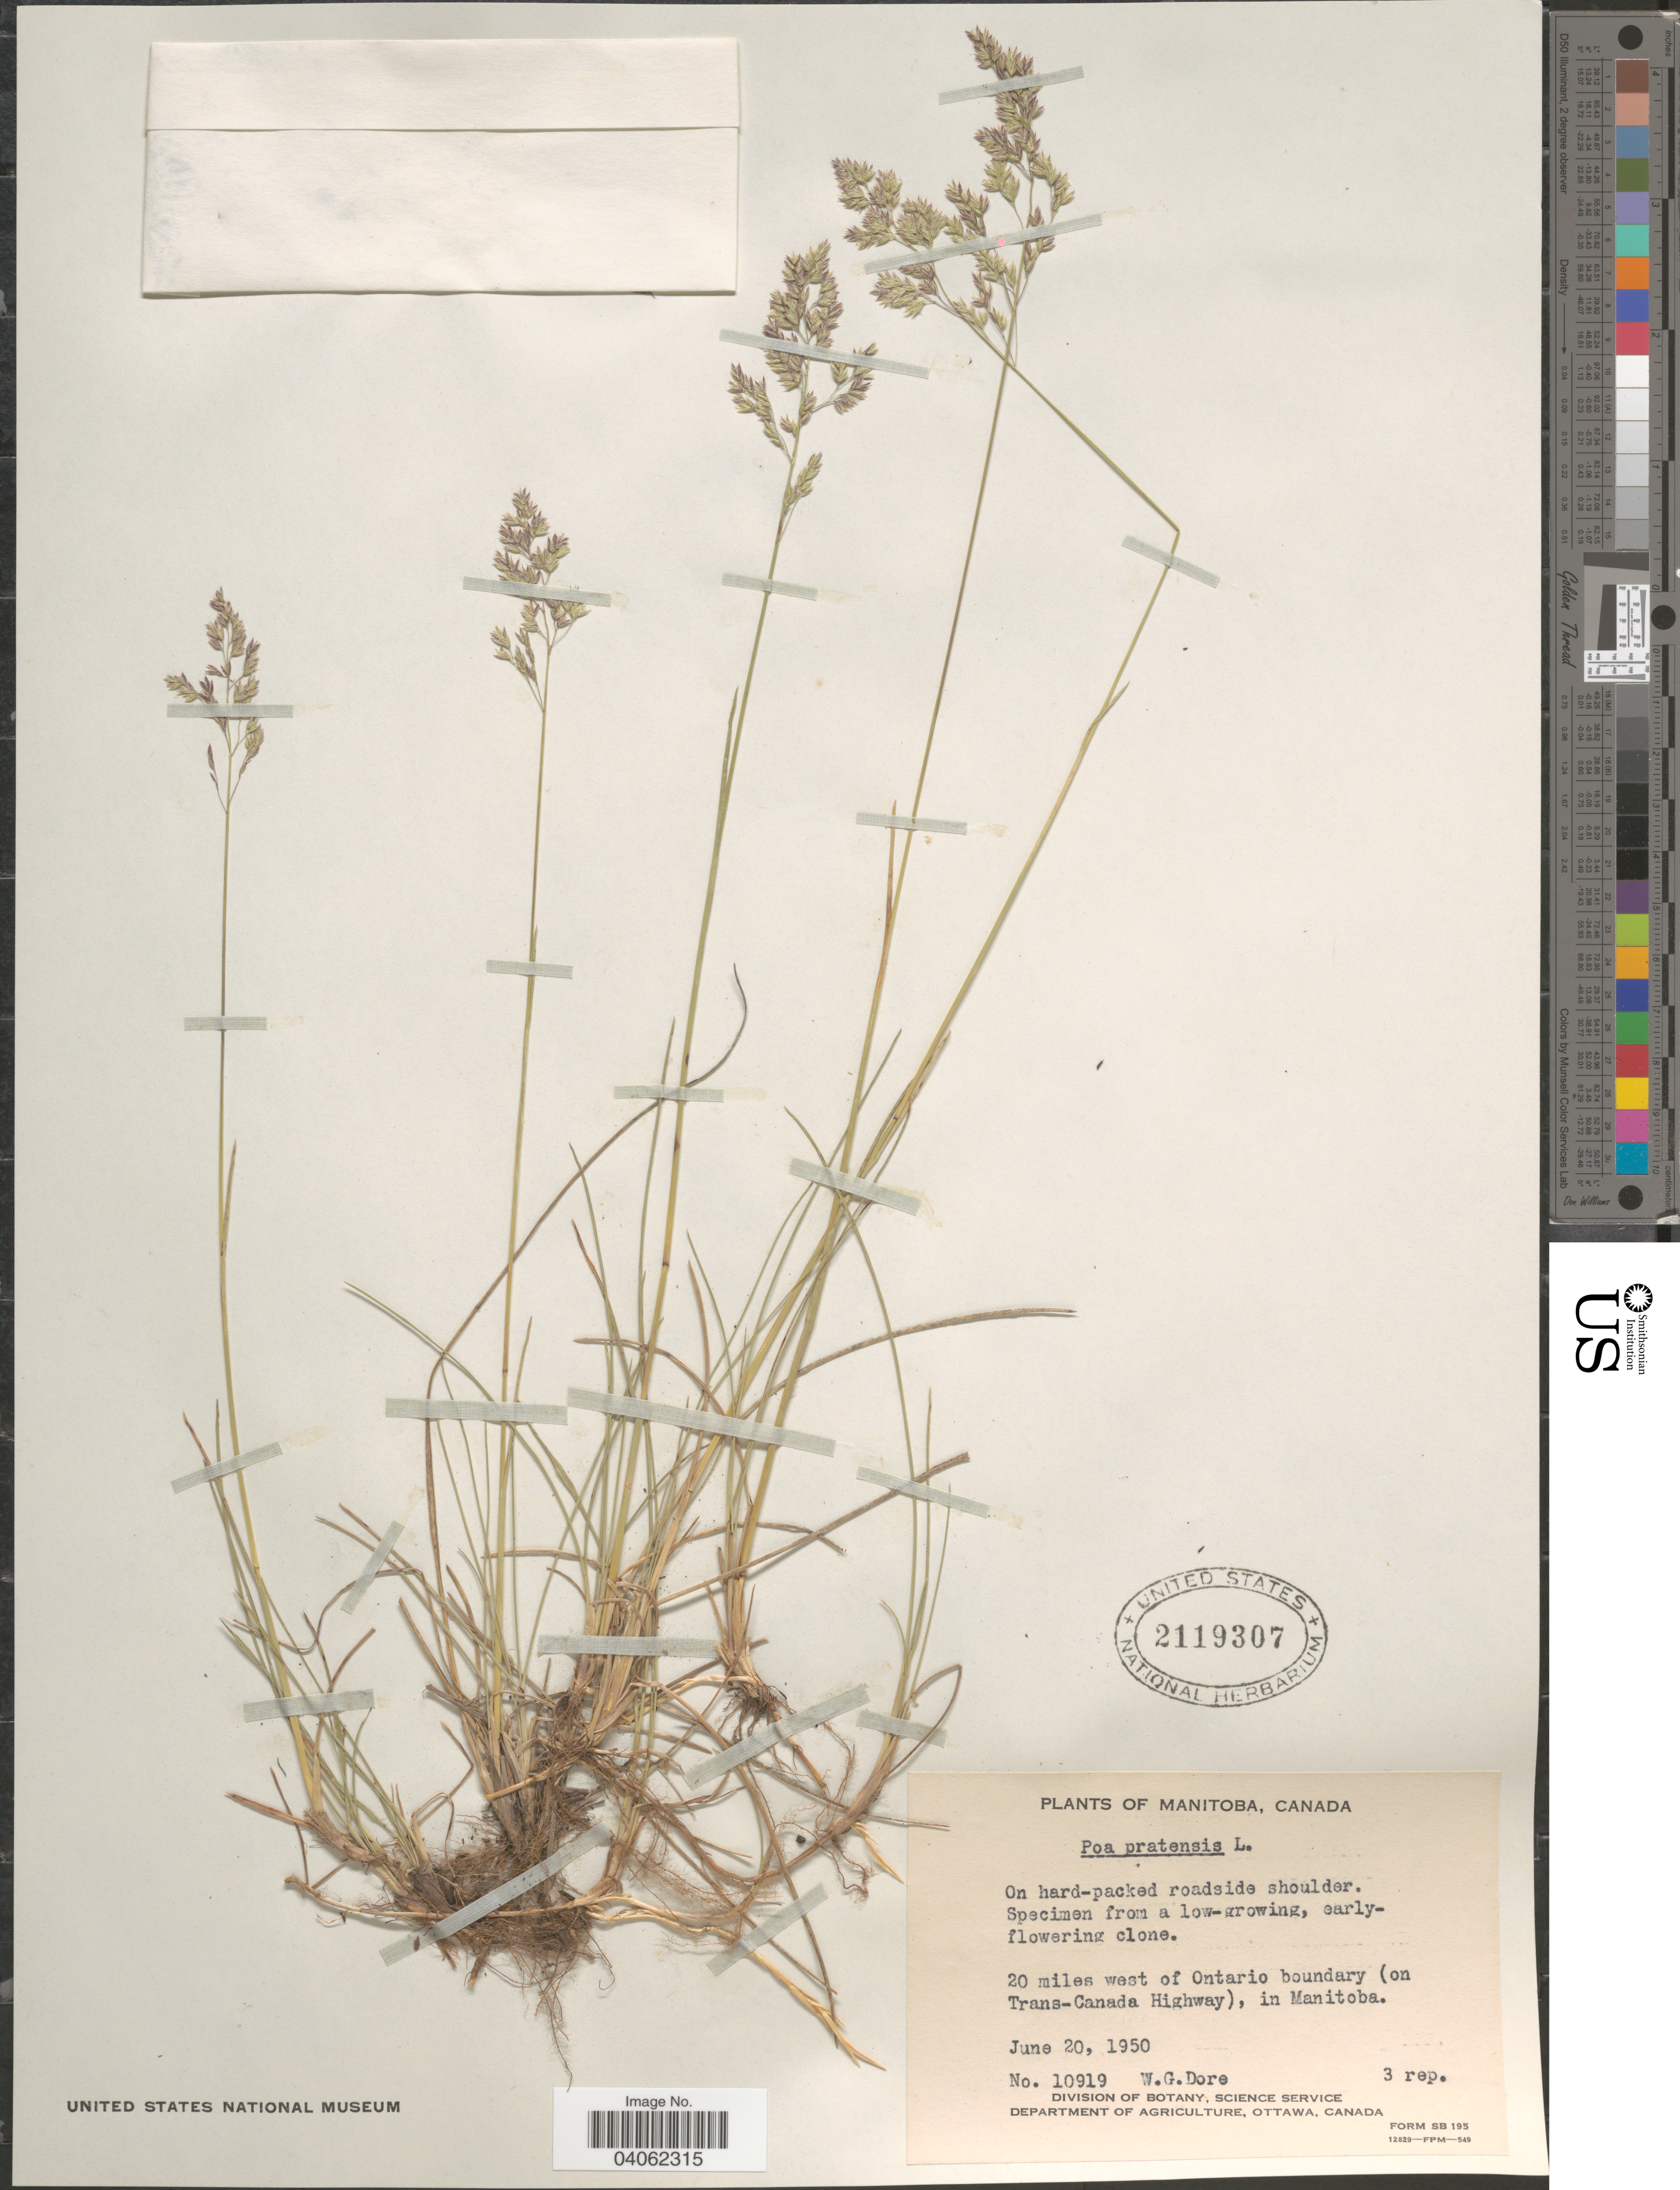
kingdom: Plantae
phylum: Tracheophyta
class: Liliopsida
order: Poales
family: Poaceae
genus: Poa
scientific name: Poa pratensis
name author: L.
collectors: W. Dore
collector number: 10919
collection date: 1950-06-20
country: Canada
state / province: Manitoba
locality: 20 miles west of Ontario boundary (on Trans-Canada Highway), in Manitoba.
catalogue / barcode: US 2119307